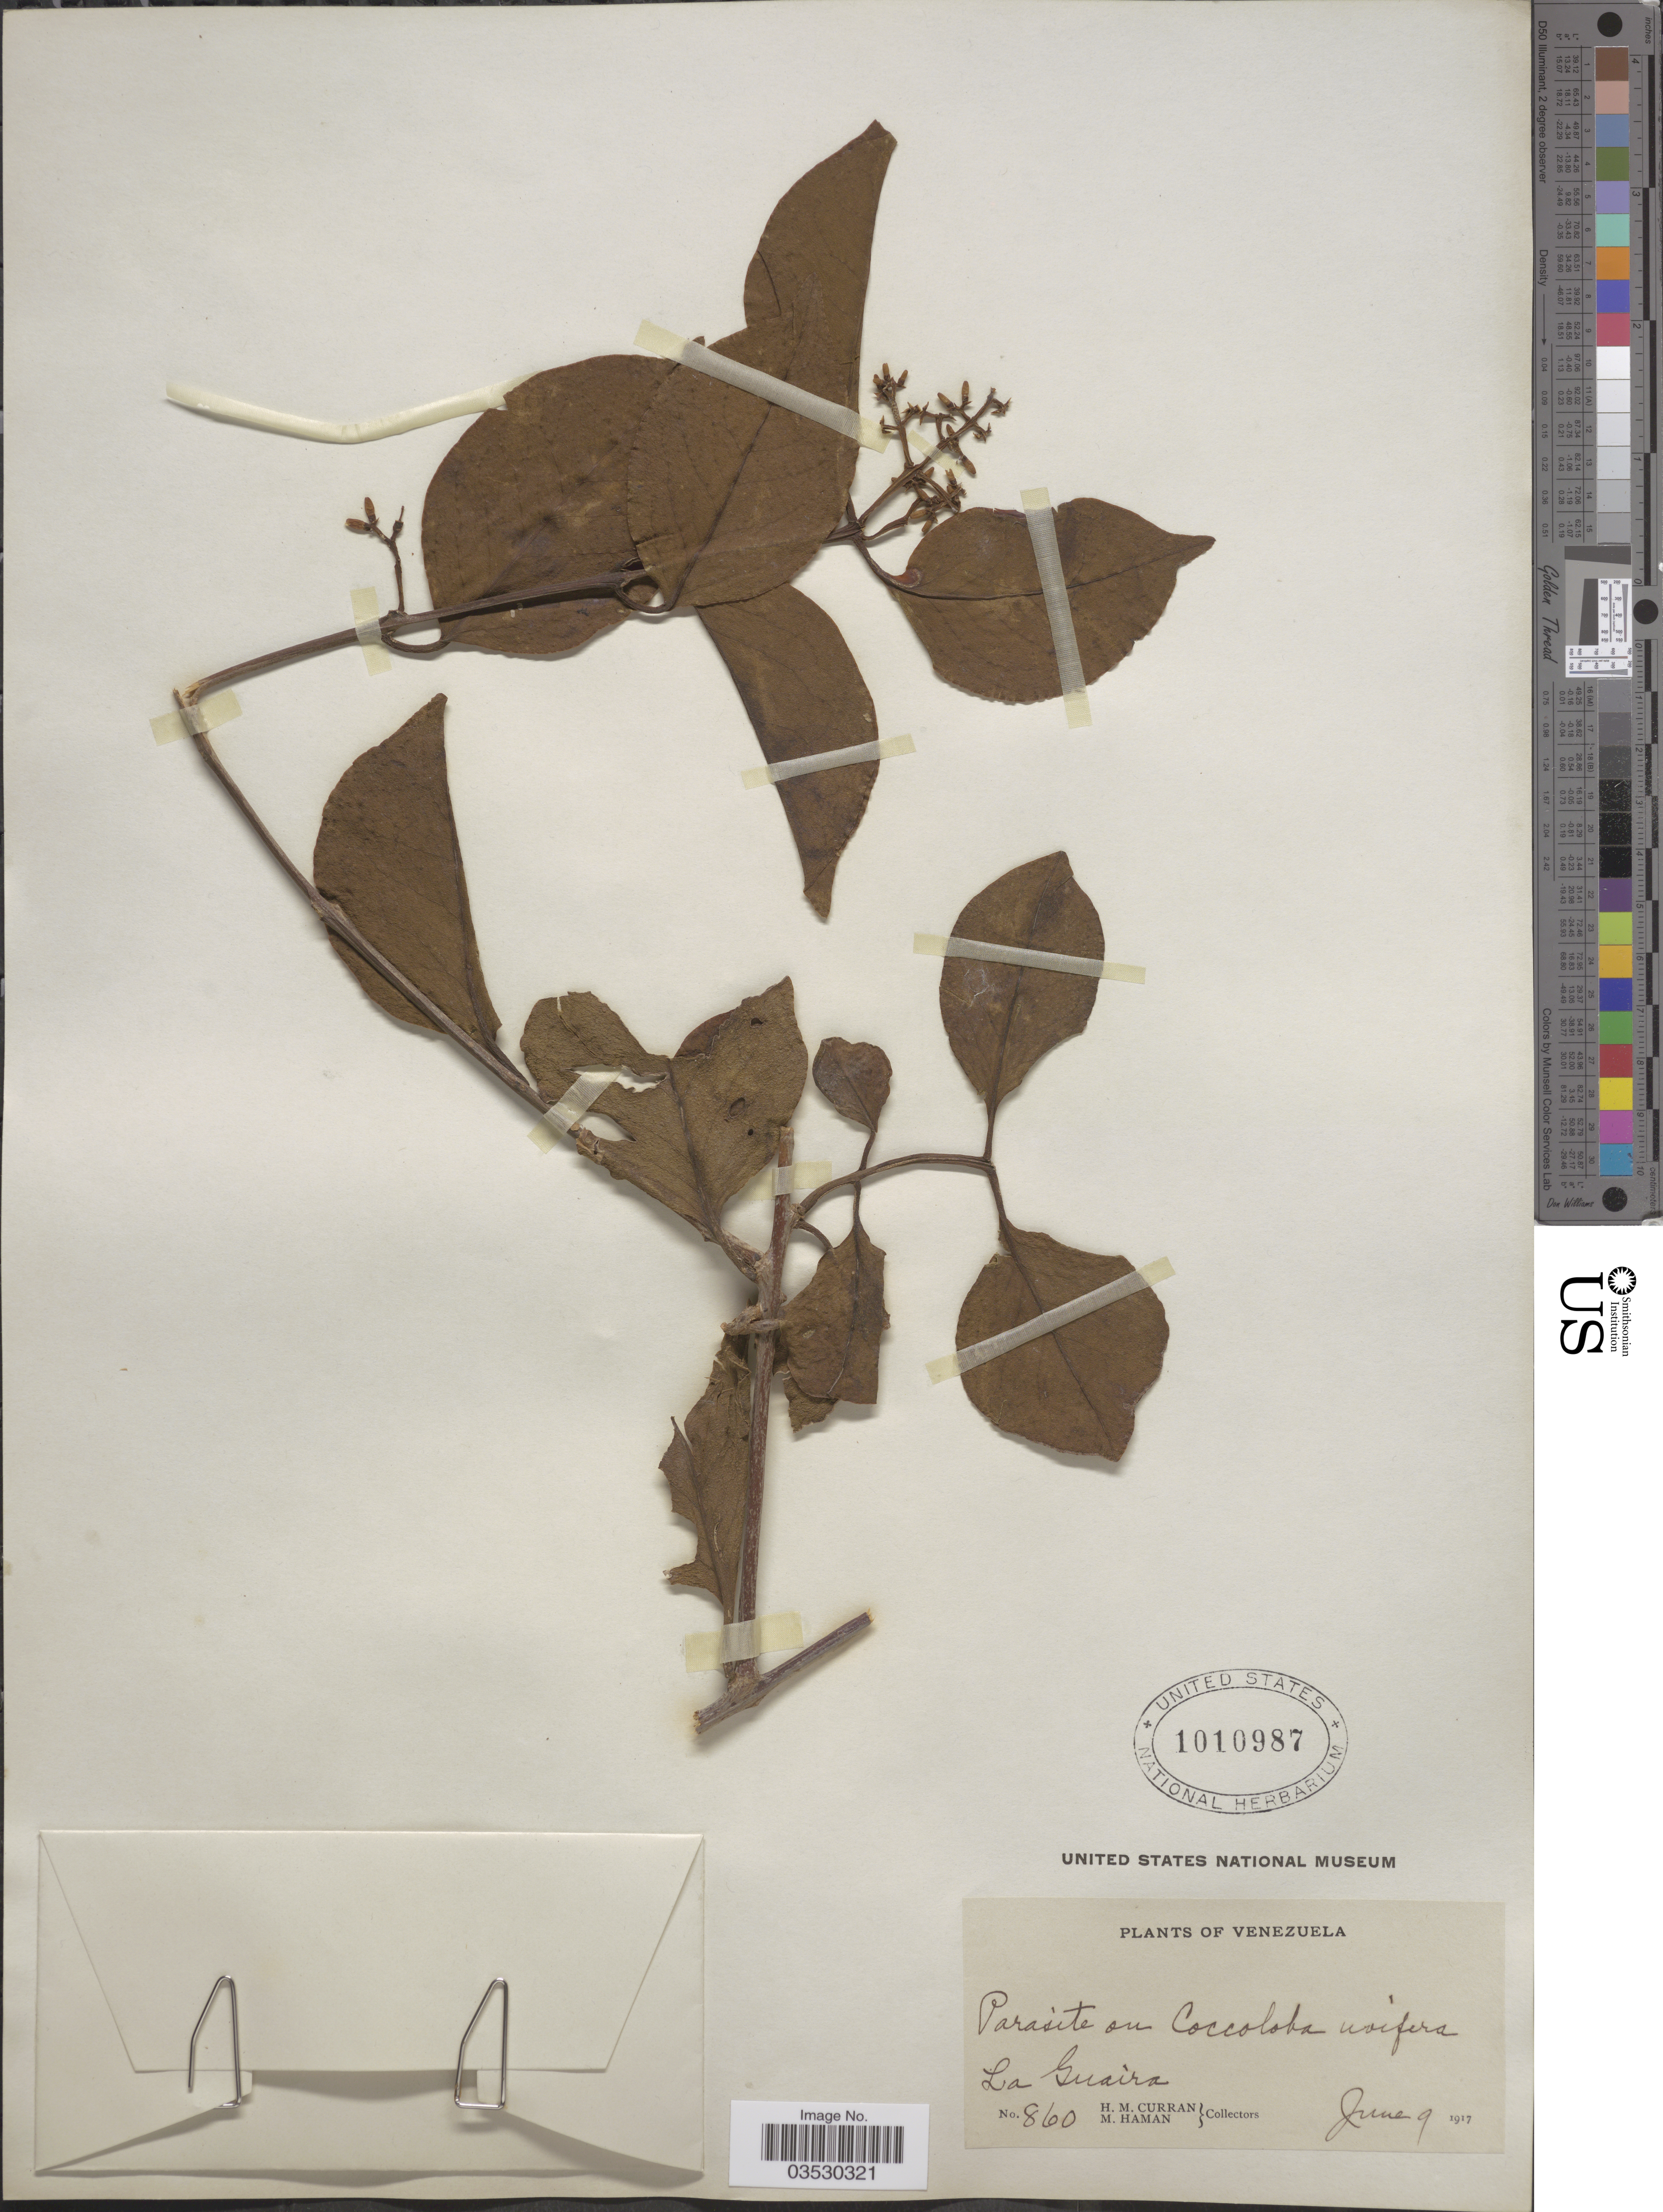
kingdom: Plantae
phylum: Tracheophyta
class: Magnoliopsida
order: Santalales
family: Loranthaceae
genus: Struthanthus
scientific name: Struthanthus aduncus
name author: (G. Mey.) G. Don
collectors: H. M. Curran & M. Haman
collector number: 860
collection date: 1917-06-09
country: Venezuela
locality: La Guaira.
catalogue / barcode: US 1010987